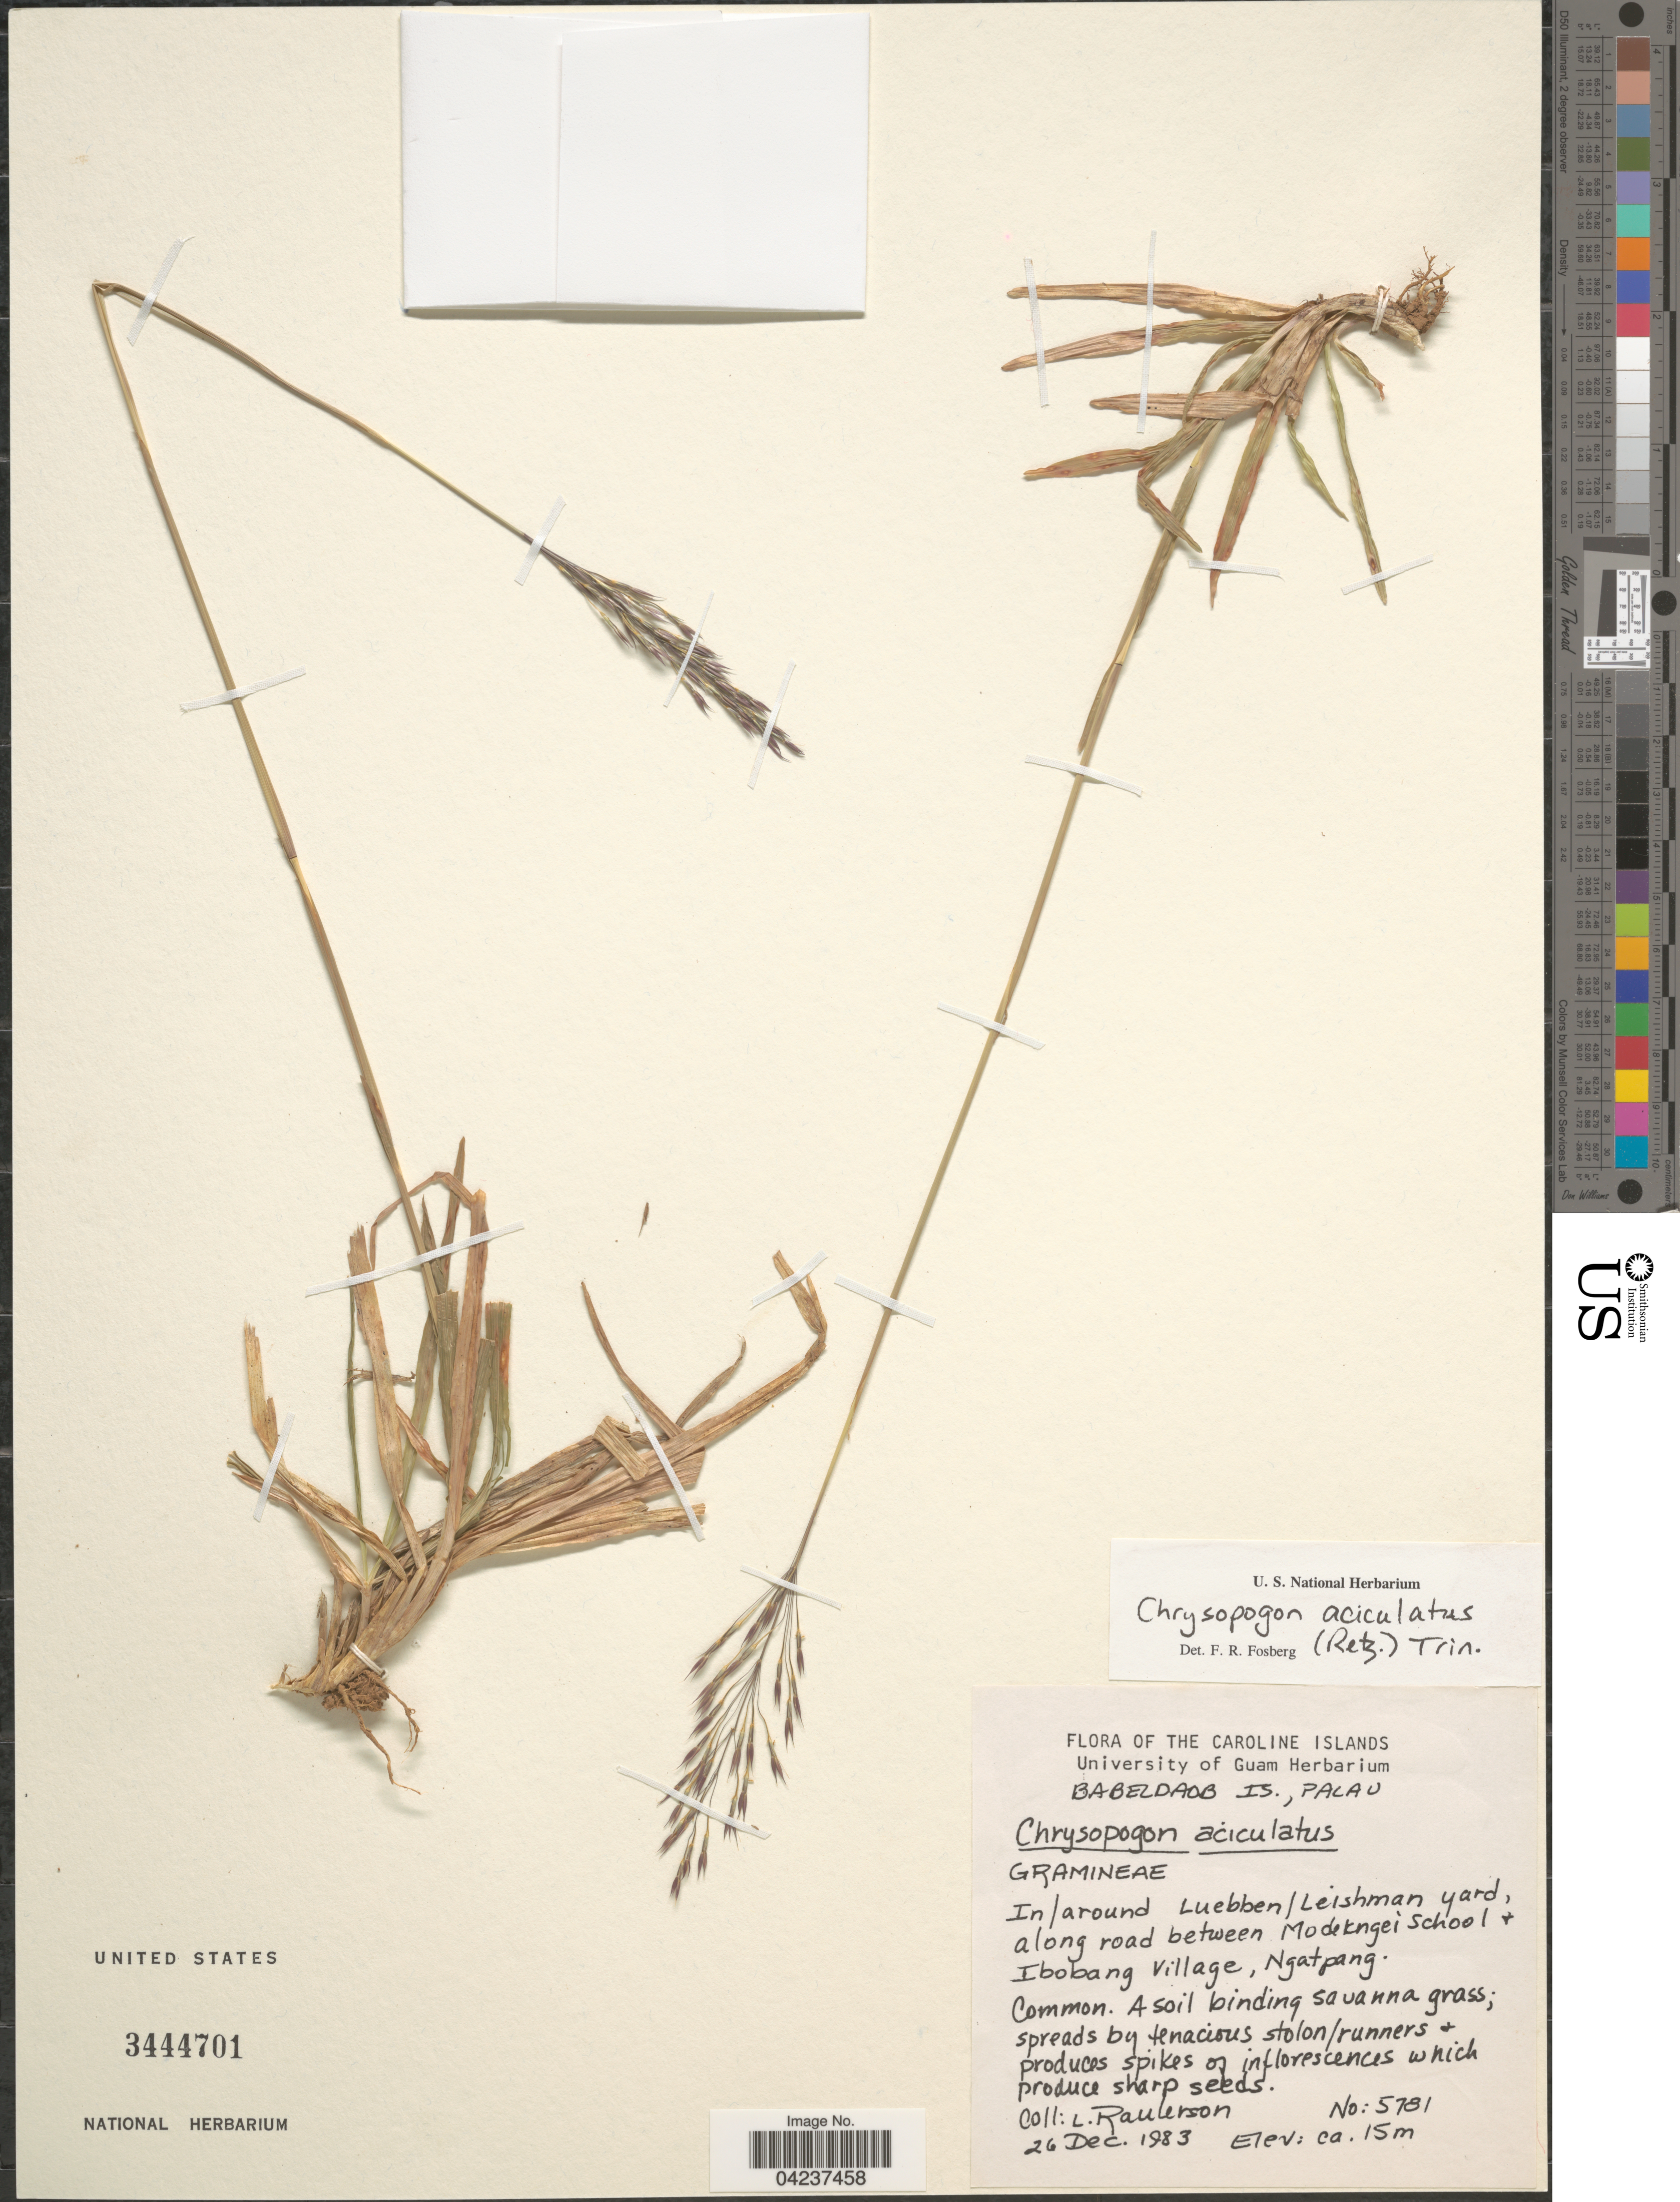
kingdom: Plantae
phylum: Tracheophyta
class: Liliopsida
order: Poales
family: Poaceae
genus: Chrysopogon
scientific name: Chrysopogon aciculatus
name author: (Retz.) Trin.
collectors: L. Raulerson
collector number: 5781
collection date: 1983-12-26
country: Palau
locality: The Caroline Islands. Babeldaob Is., Palau. In.around Luebben/Leishman yard, along road between Modekngei School + Ibobang Village, Ngatpang.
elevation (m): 15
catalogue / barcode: US 3444701